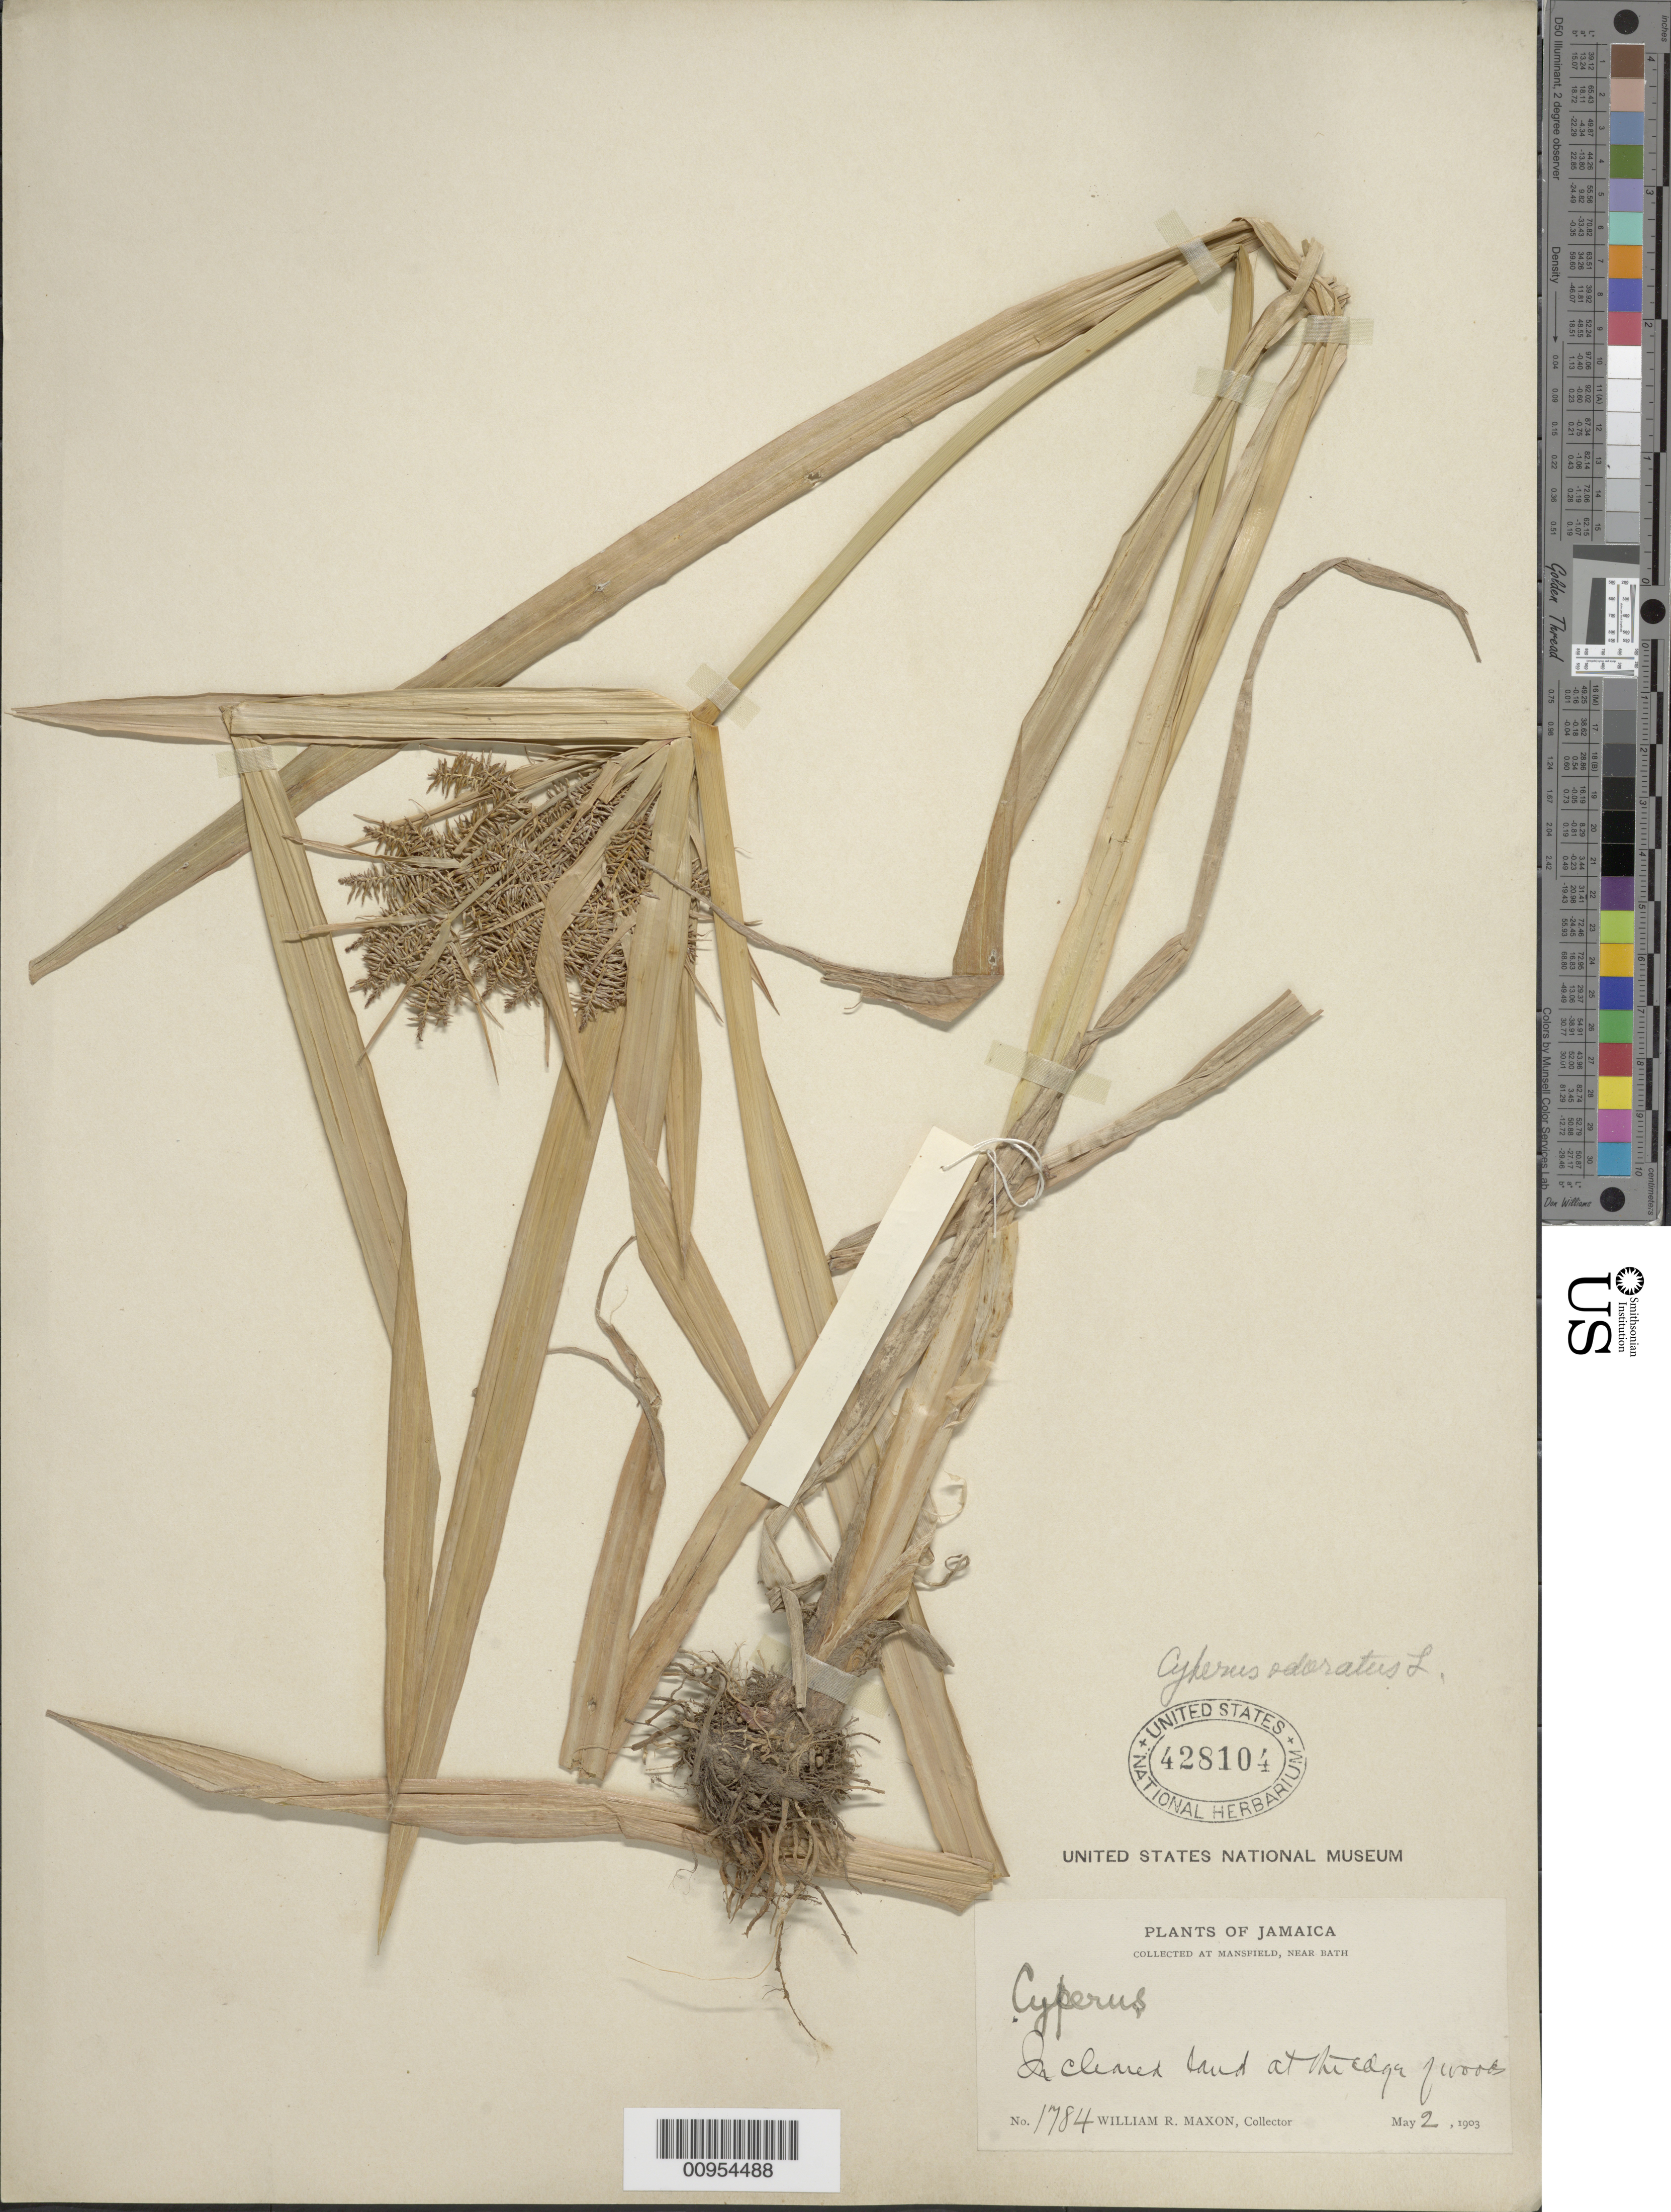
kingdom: Plantae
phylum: Tracheophyta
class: Liliopsida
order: Poales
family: Cyperaceae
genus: Cyperus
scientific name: Cyperus odoratus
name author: L.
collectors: W. R. Maxon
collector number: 1784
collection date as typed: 02 May 1903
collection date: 1903-05-02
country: Jamaica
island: Jamaica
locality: At Mansfield, near Bath, cleared land at edge of woods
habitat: In cleared land at edge of woods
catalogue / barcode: US 428104